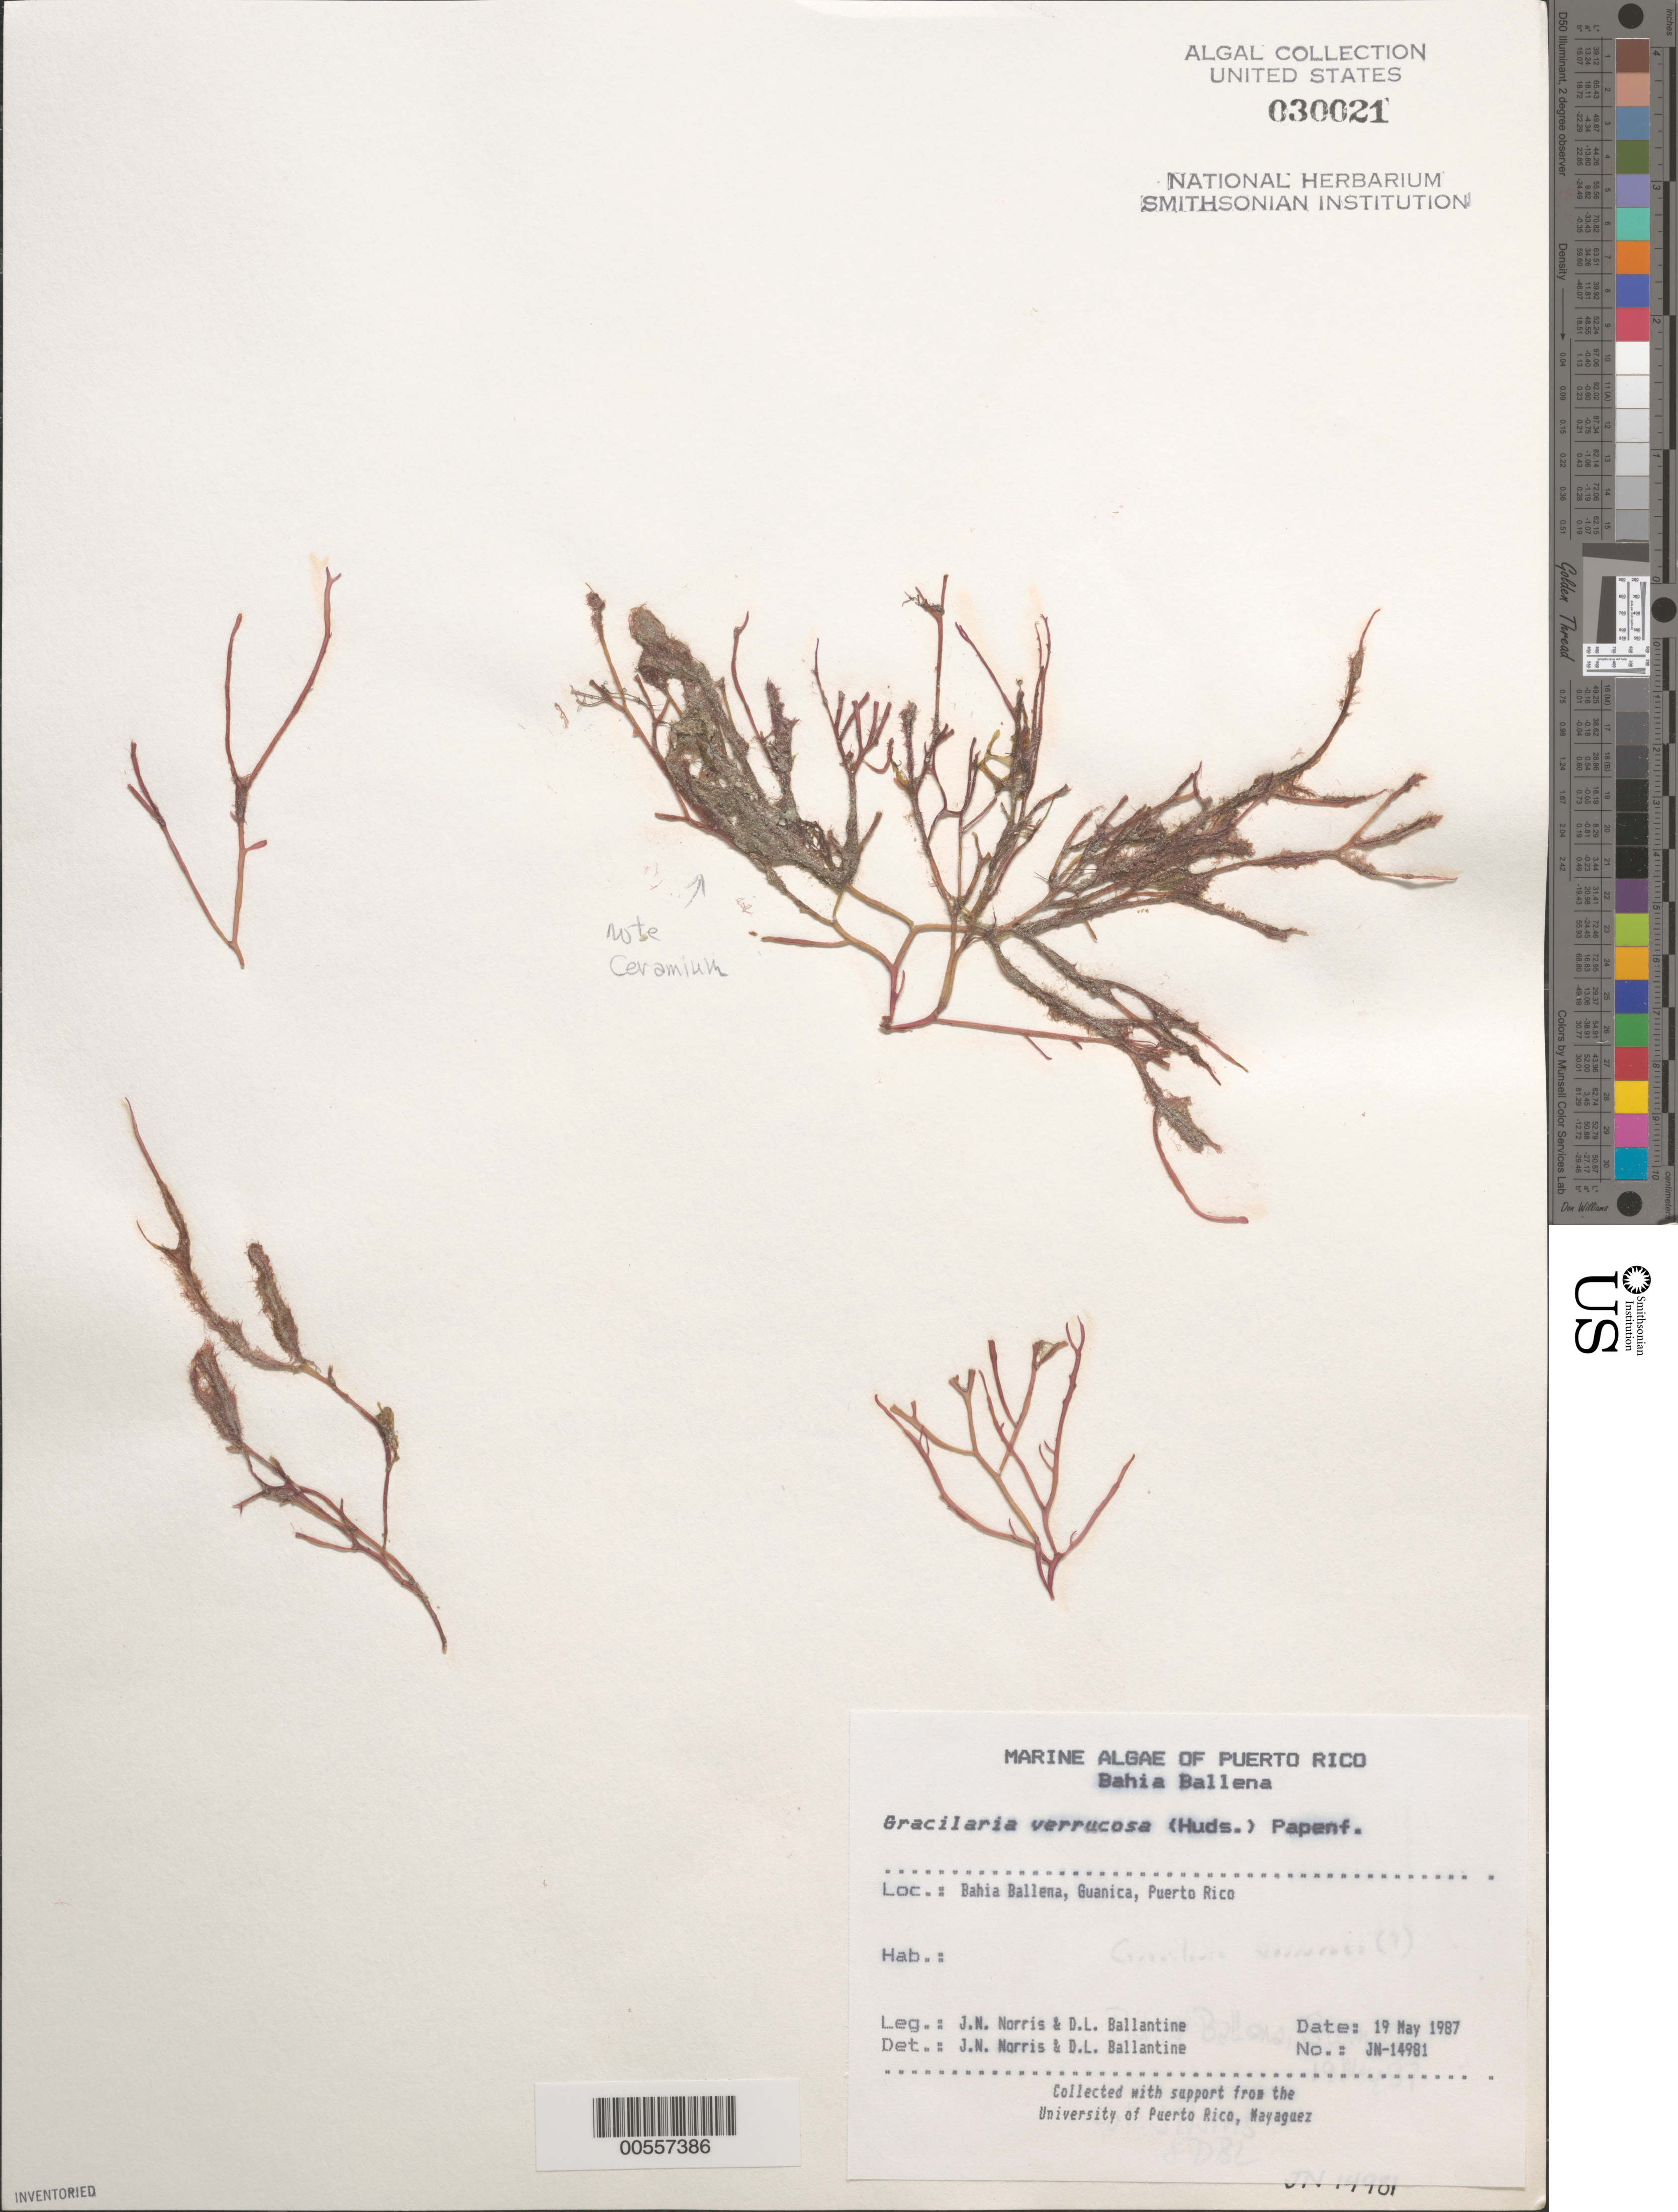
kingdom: Plantae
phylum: Rhodophyta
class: Florideophyceae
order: Gracilariales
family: Gracilariaceae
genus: Gracilariopsis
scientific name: Gracilariopsis longissima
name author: (S.G. Gmel.) Steentoft et al.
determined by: Algae name updating Project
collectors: J. N. Norris & D.L. Ballantine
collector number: JN-14981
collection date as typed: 19 May 1987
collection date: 1987-05-19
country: Puerto Rico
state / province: Guanica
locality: Bahia Ballena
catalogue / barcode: US 30021